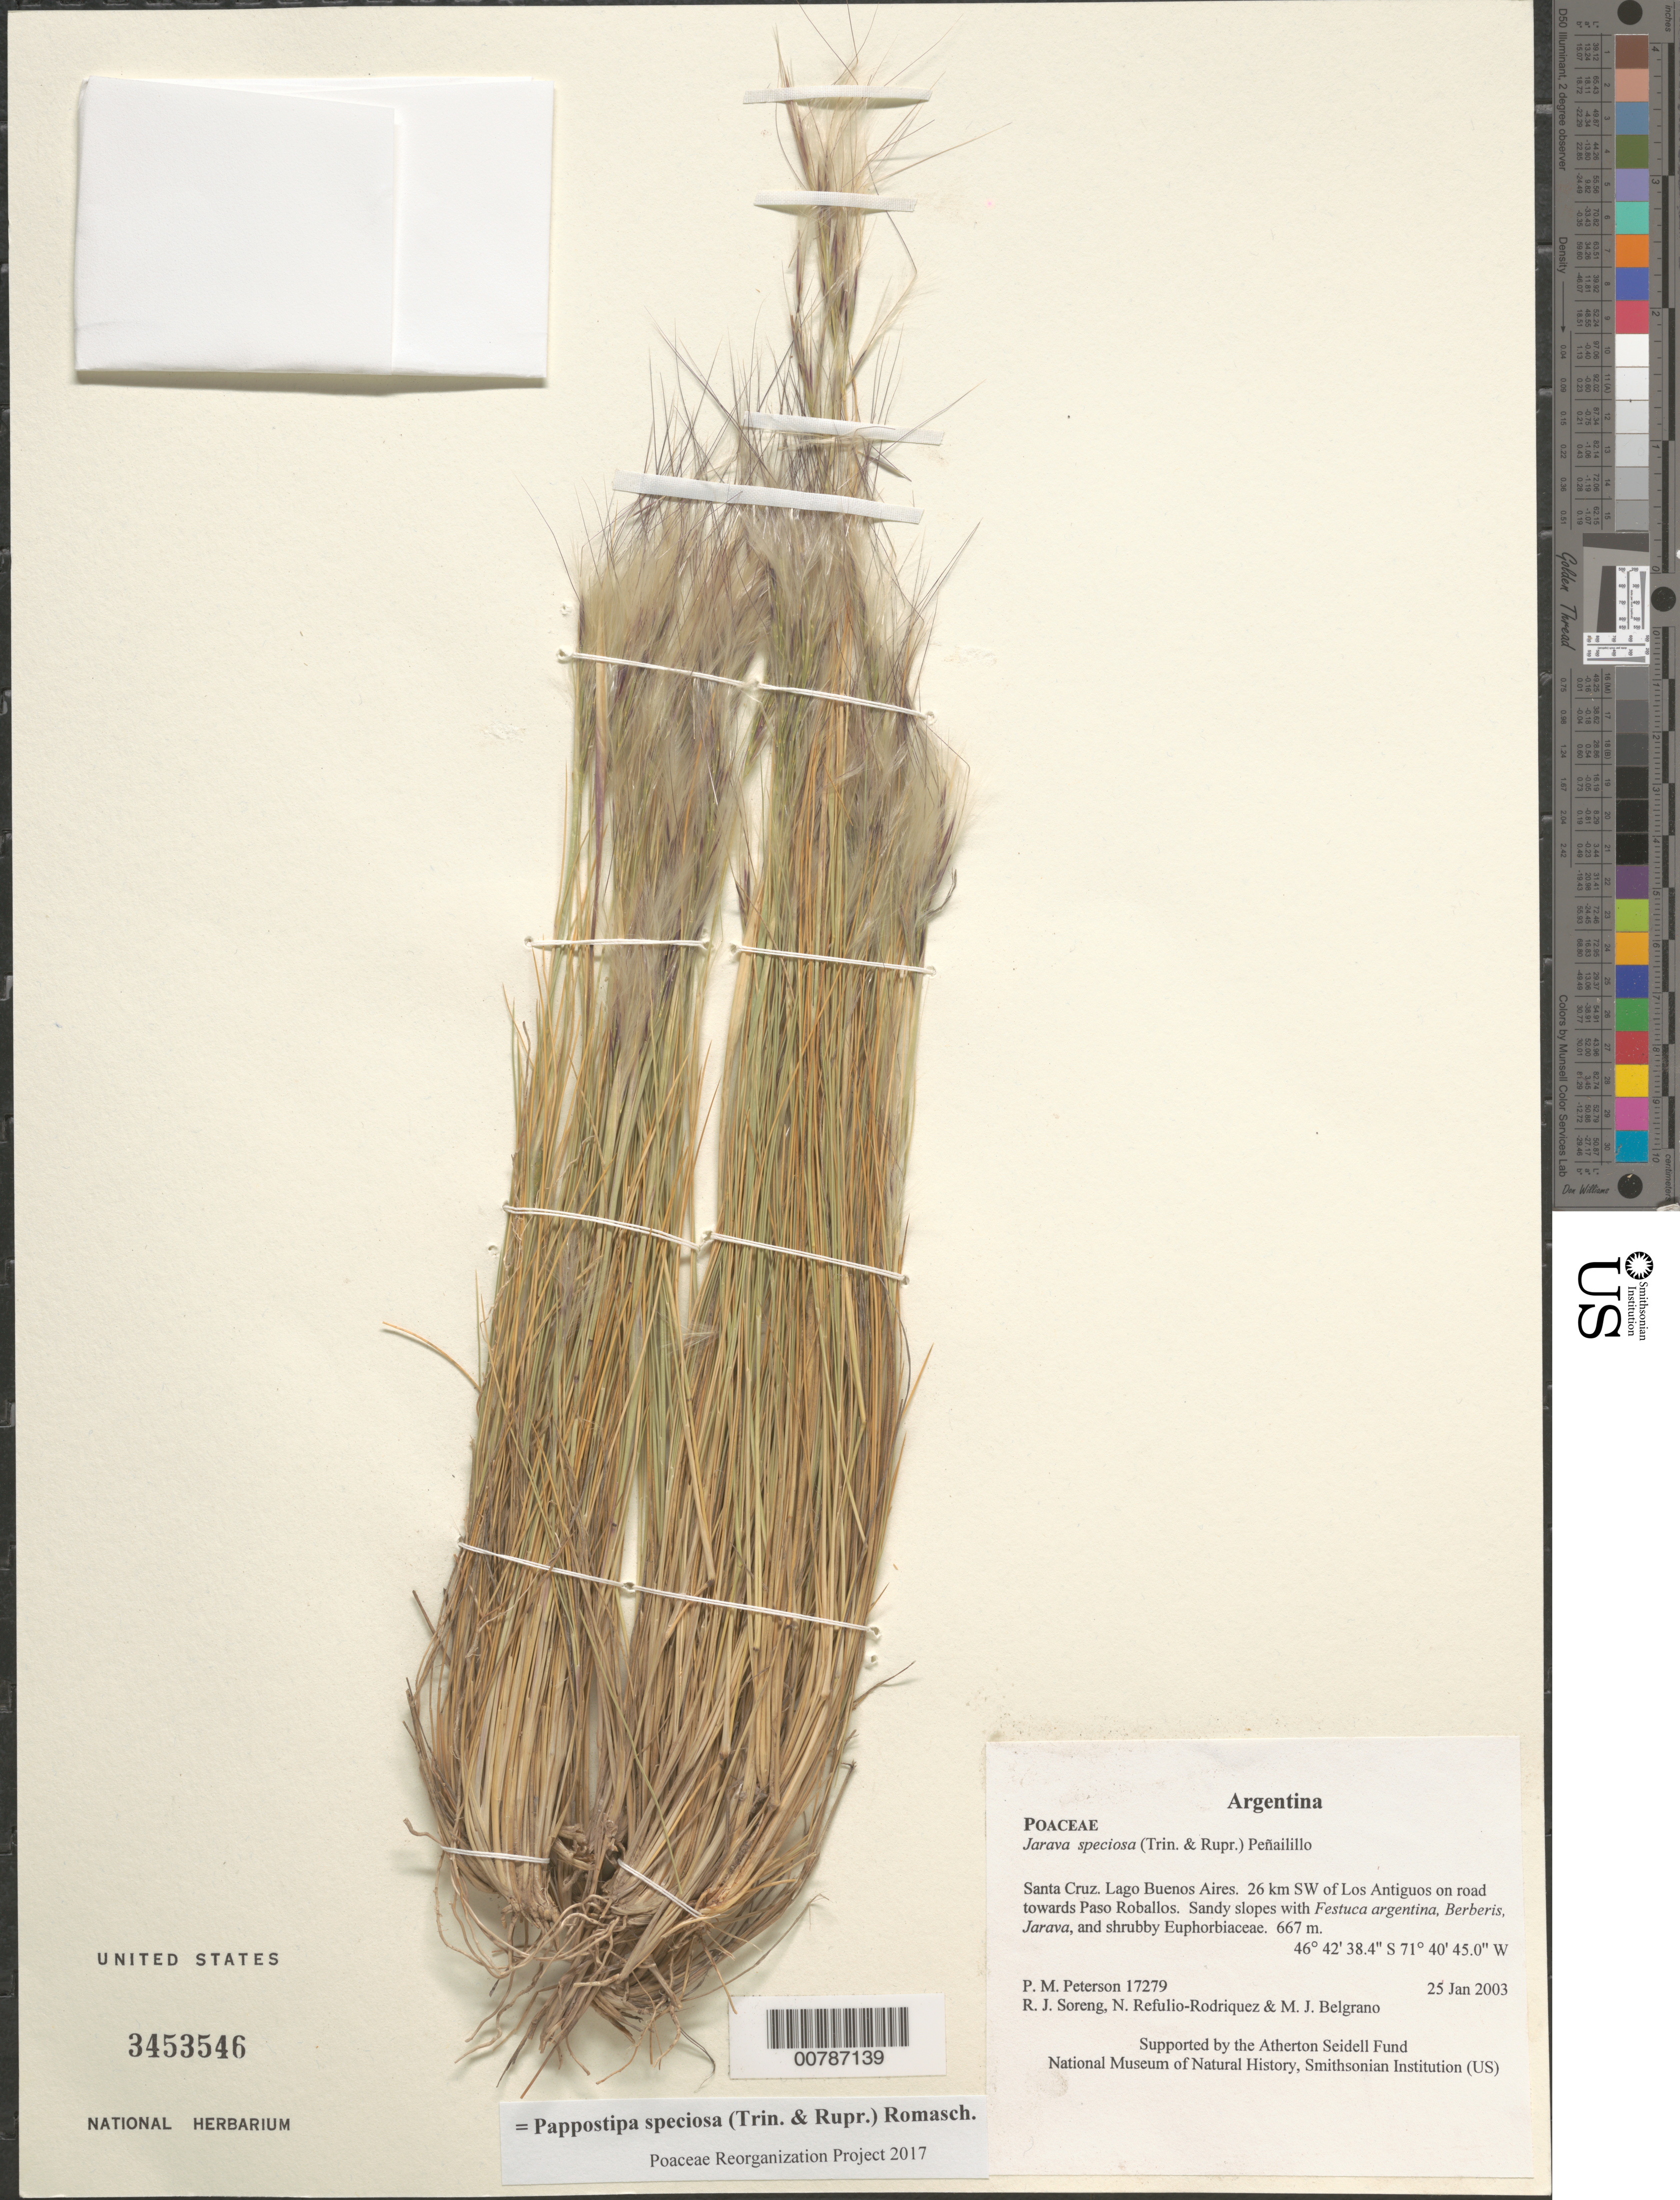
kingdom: Plantae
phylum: Tracheophyta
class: Liliopsida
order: Poales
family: Poaceae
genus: Pappostipa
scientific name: Pappostipa speciosa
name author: (Trin. & Rupr.) Romasch.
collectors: P. M. Peterson, R. J. Soreng, N. Refulio-Rodríguez & M. Belgrano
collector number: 17279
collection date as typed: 25 Jan 2003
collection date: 2003-01-25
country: Argentina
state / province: Santa Cruz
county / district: Lago Buenos Aires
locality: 26 km SW of Los Antiguos on road towards Paso Roballos. Sandy slopes with Festuca argentina, Berberis, Jarava, and shrubby Euphorbiaceae.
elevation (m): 667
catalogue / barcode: US 3453546